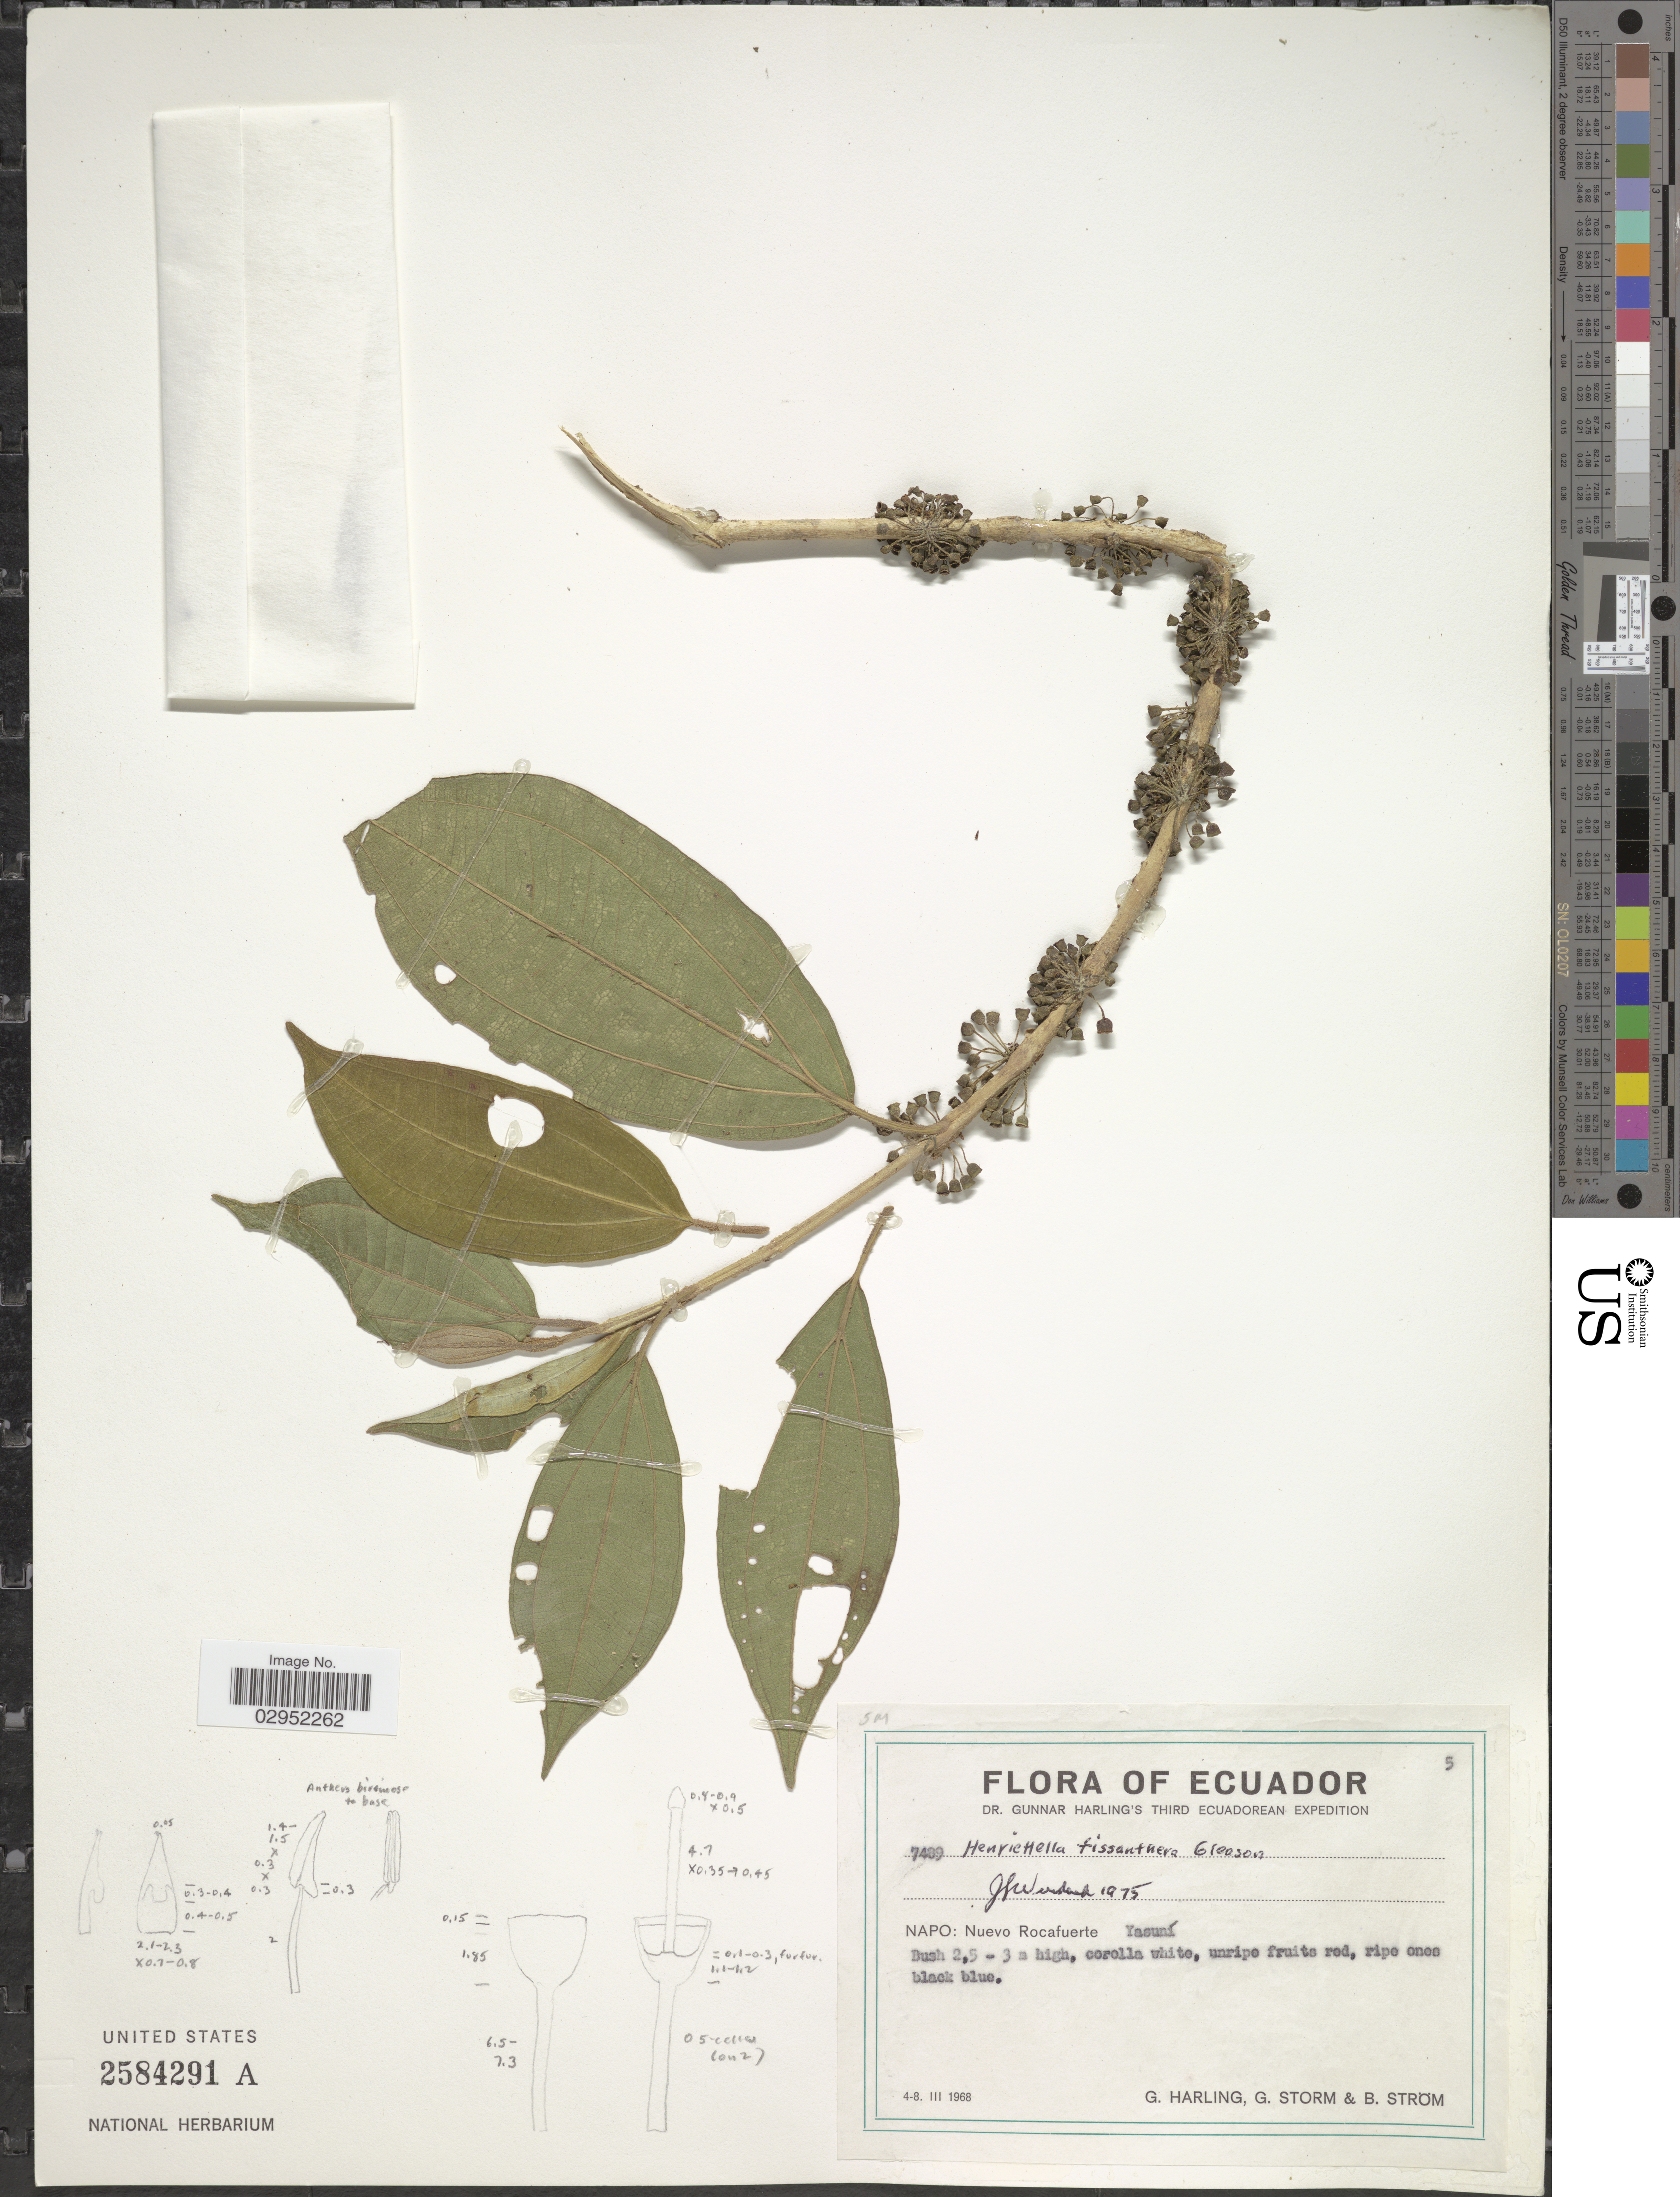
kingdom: Plantae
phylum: Tracheophyta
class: Magnoliopsida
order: Myrtales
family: Melastomataceae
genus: Henriettea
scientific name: Henriettea fissanthera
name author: (Gleason) Penneys et al.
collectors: G. Harling, G. Storm & B. Ström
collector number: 7489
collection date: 1968-03-04/1968-03-08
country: Ecuador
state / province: Napo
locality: Nuevo Rocafuerte Yasuní.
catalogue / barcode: US 2584291A